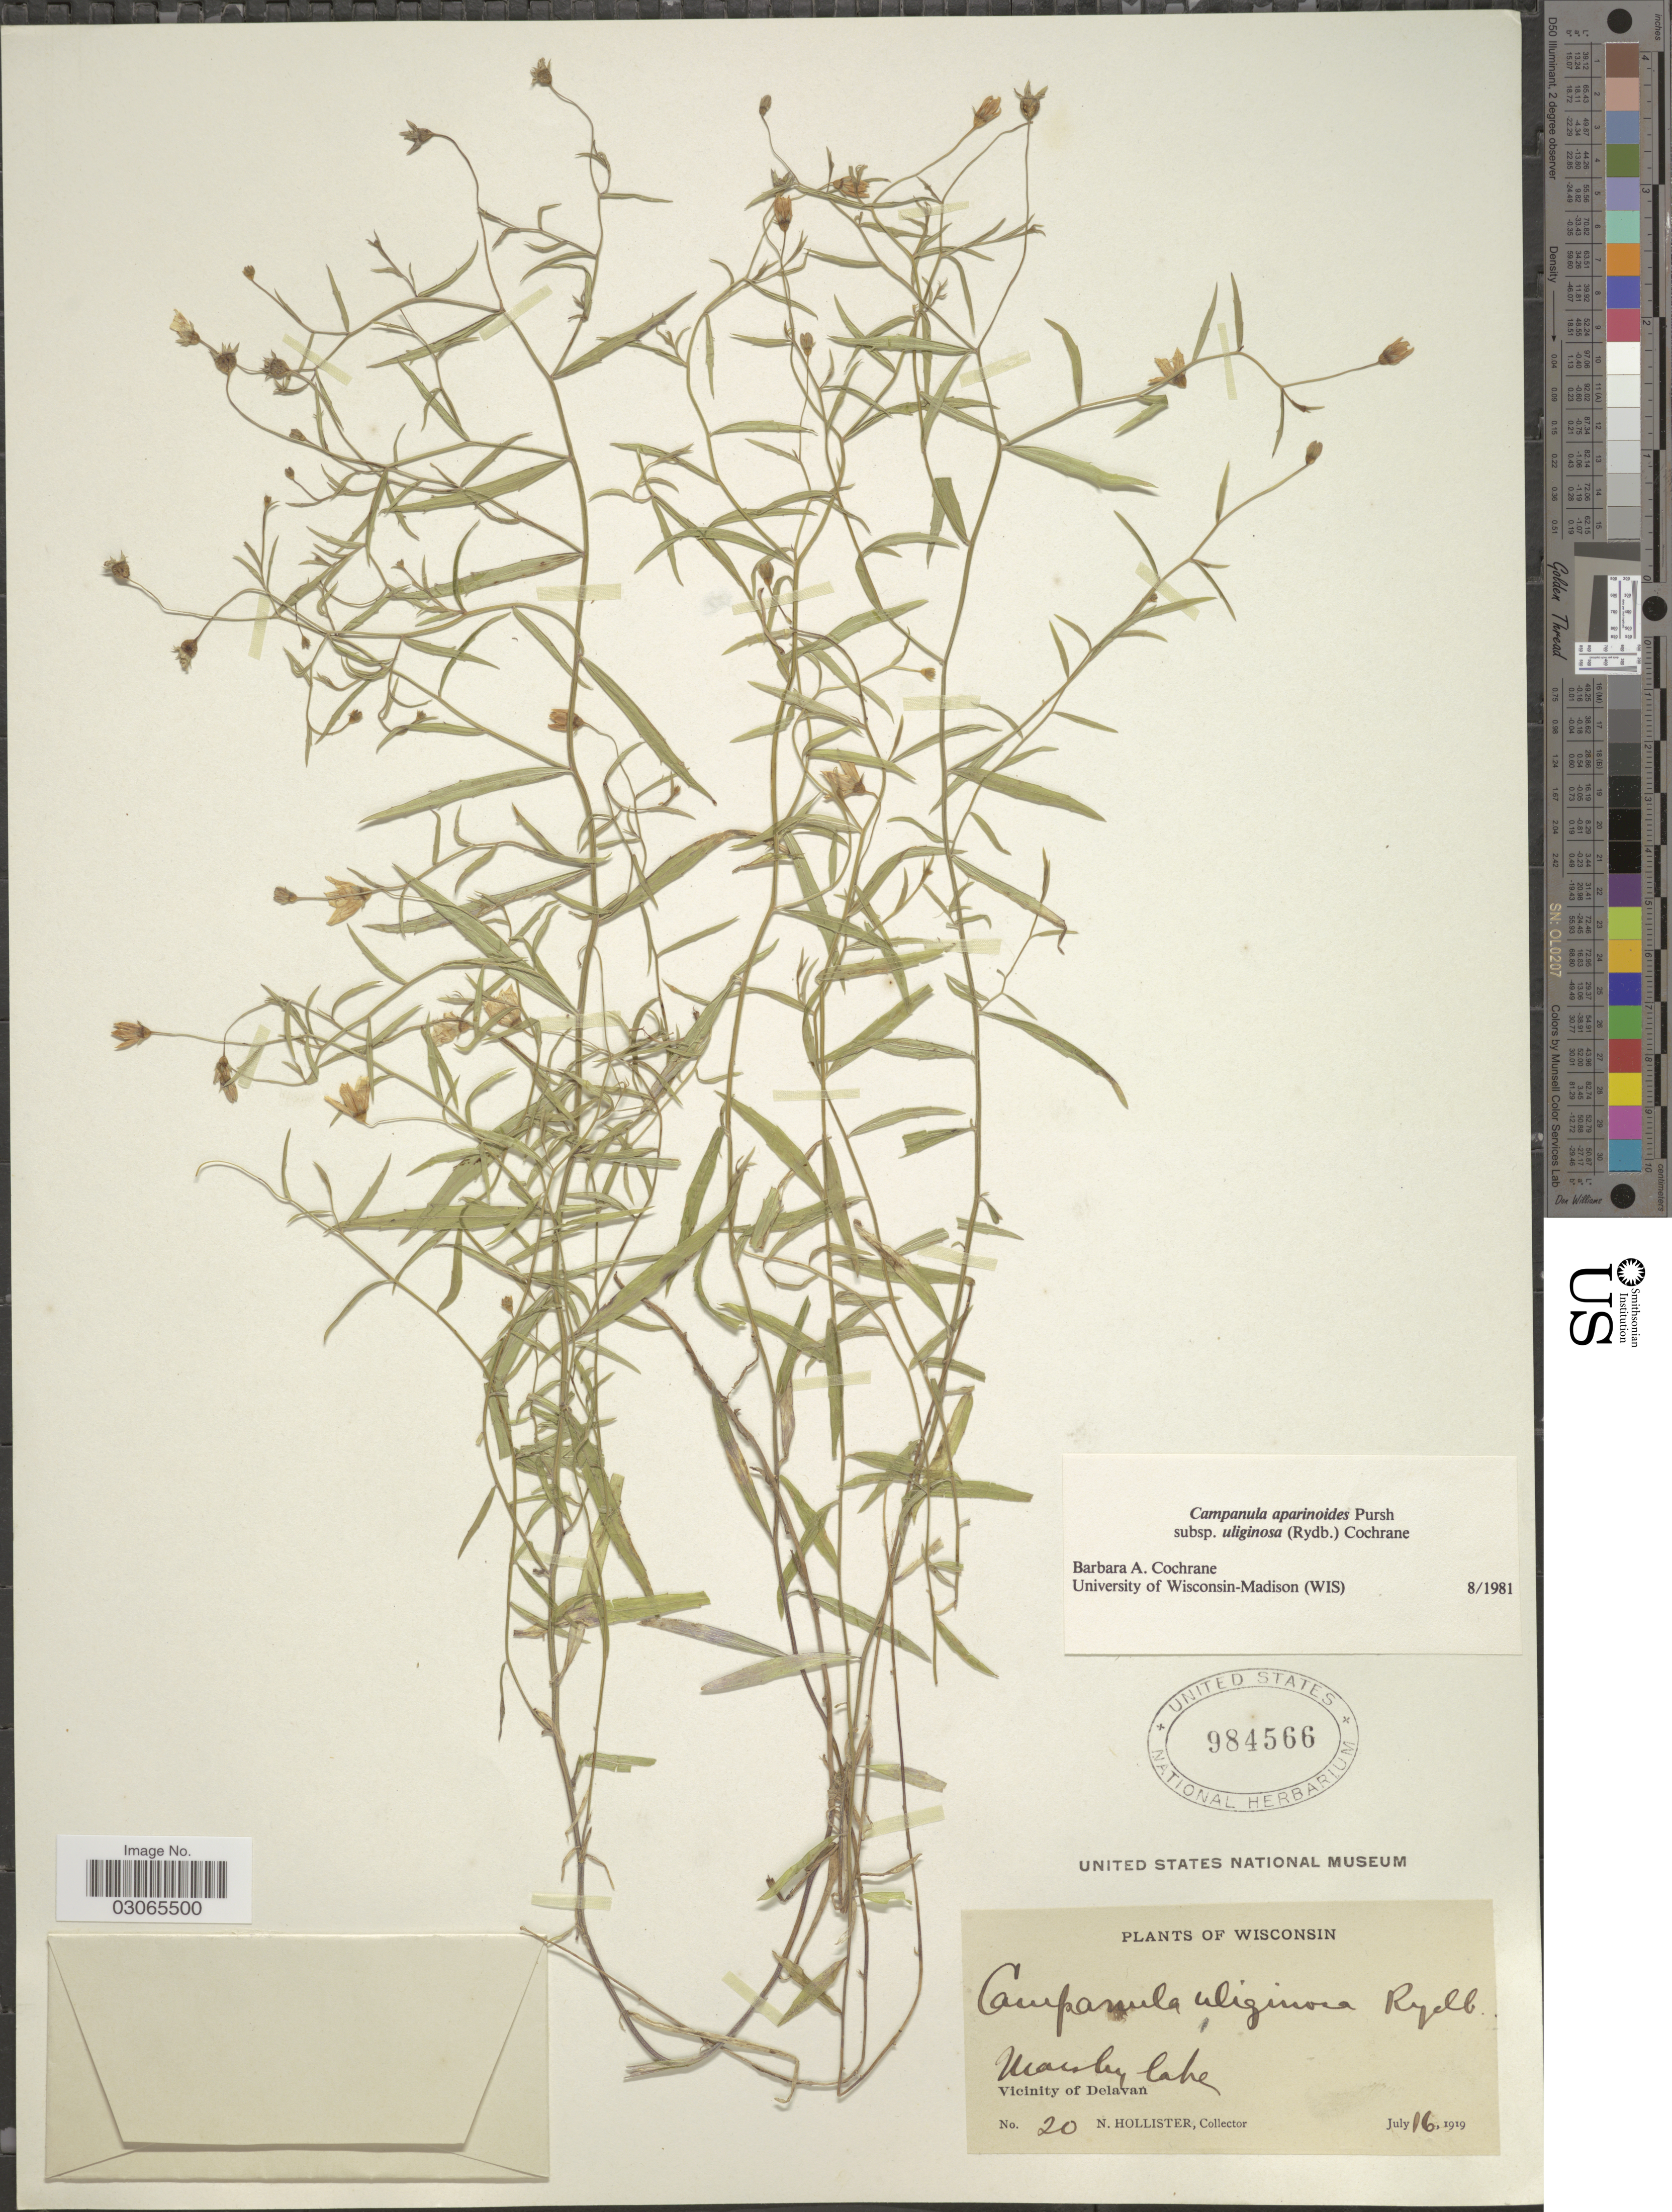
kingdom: Plantae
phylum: Tracheophyta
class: Magnoliopsida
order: Asterales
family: Campanulaceae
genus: Campanula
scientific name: Campanula aparinoides var. uliginosa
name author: (Rydb.) Gleason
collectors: N. Hollister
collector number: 20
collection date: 1919-07-16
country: United States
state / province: Wisconsin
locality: Vicinity of Delavan.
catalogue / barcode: US 984566